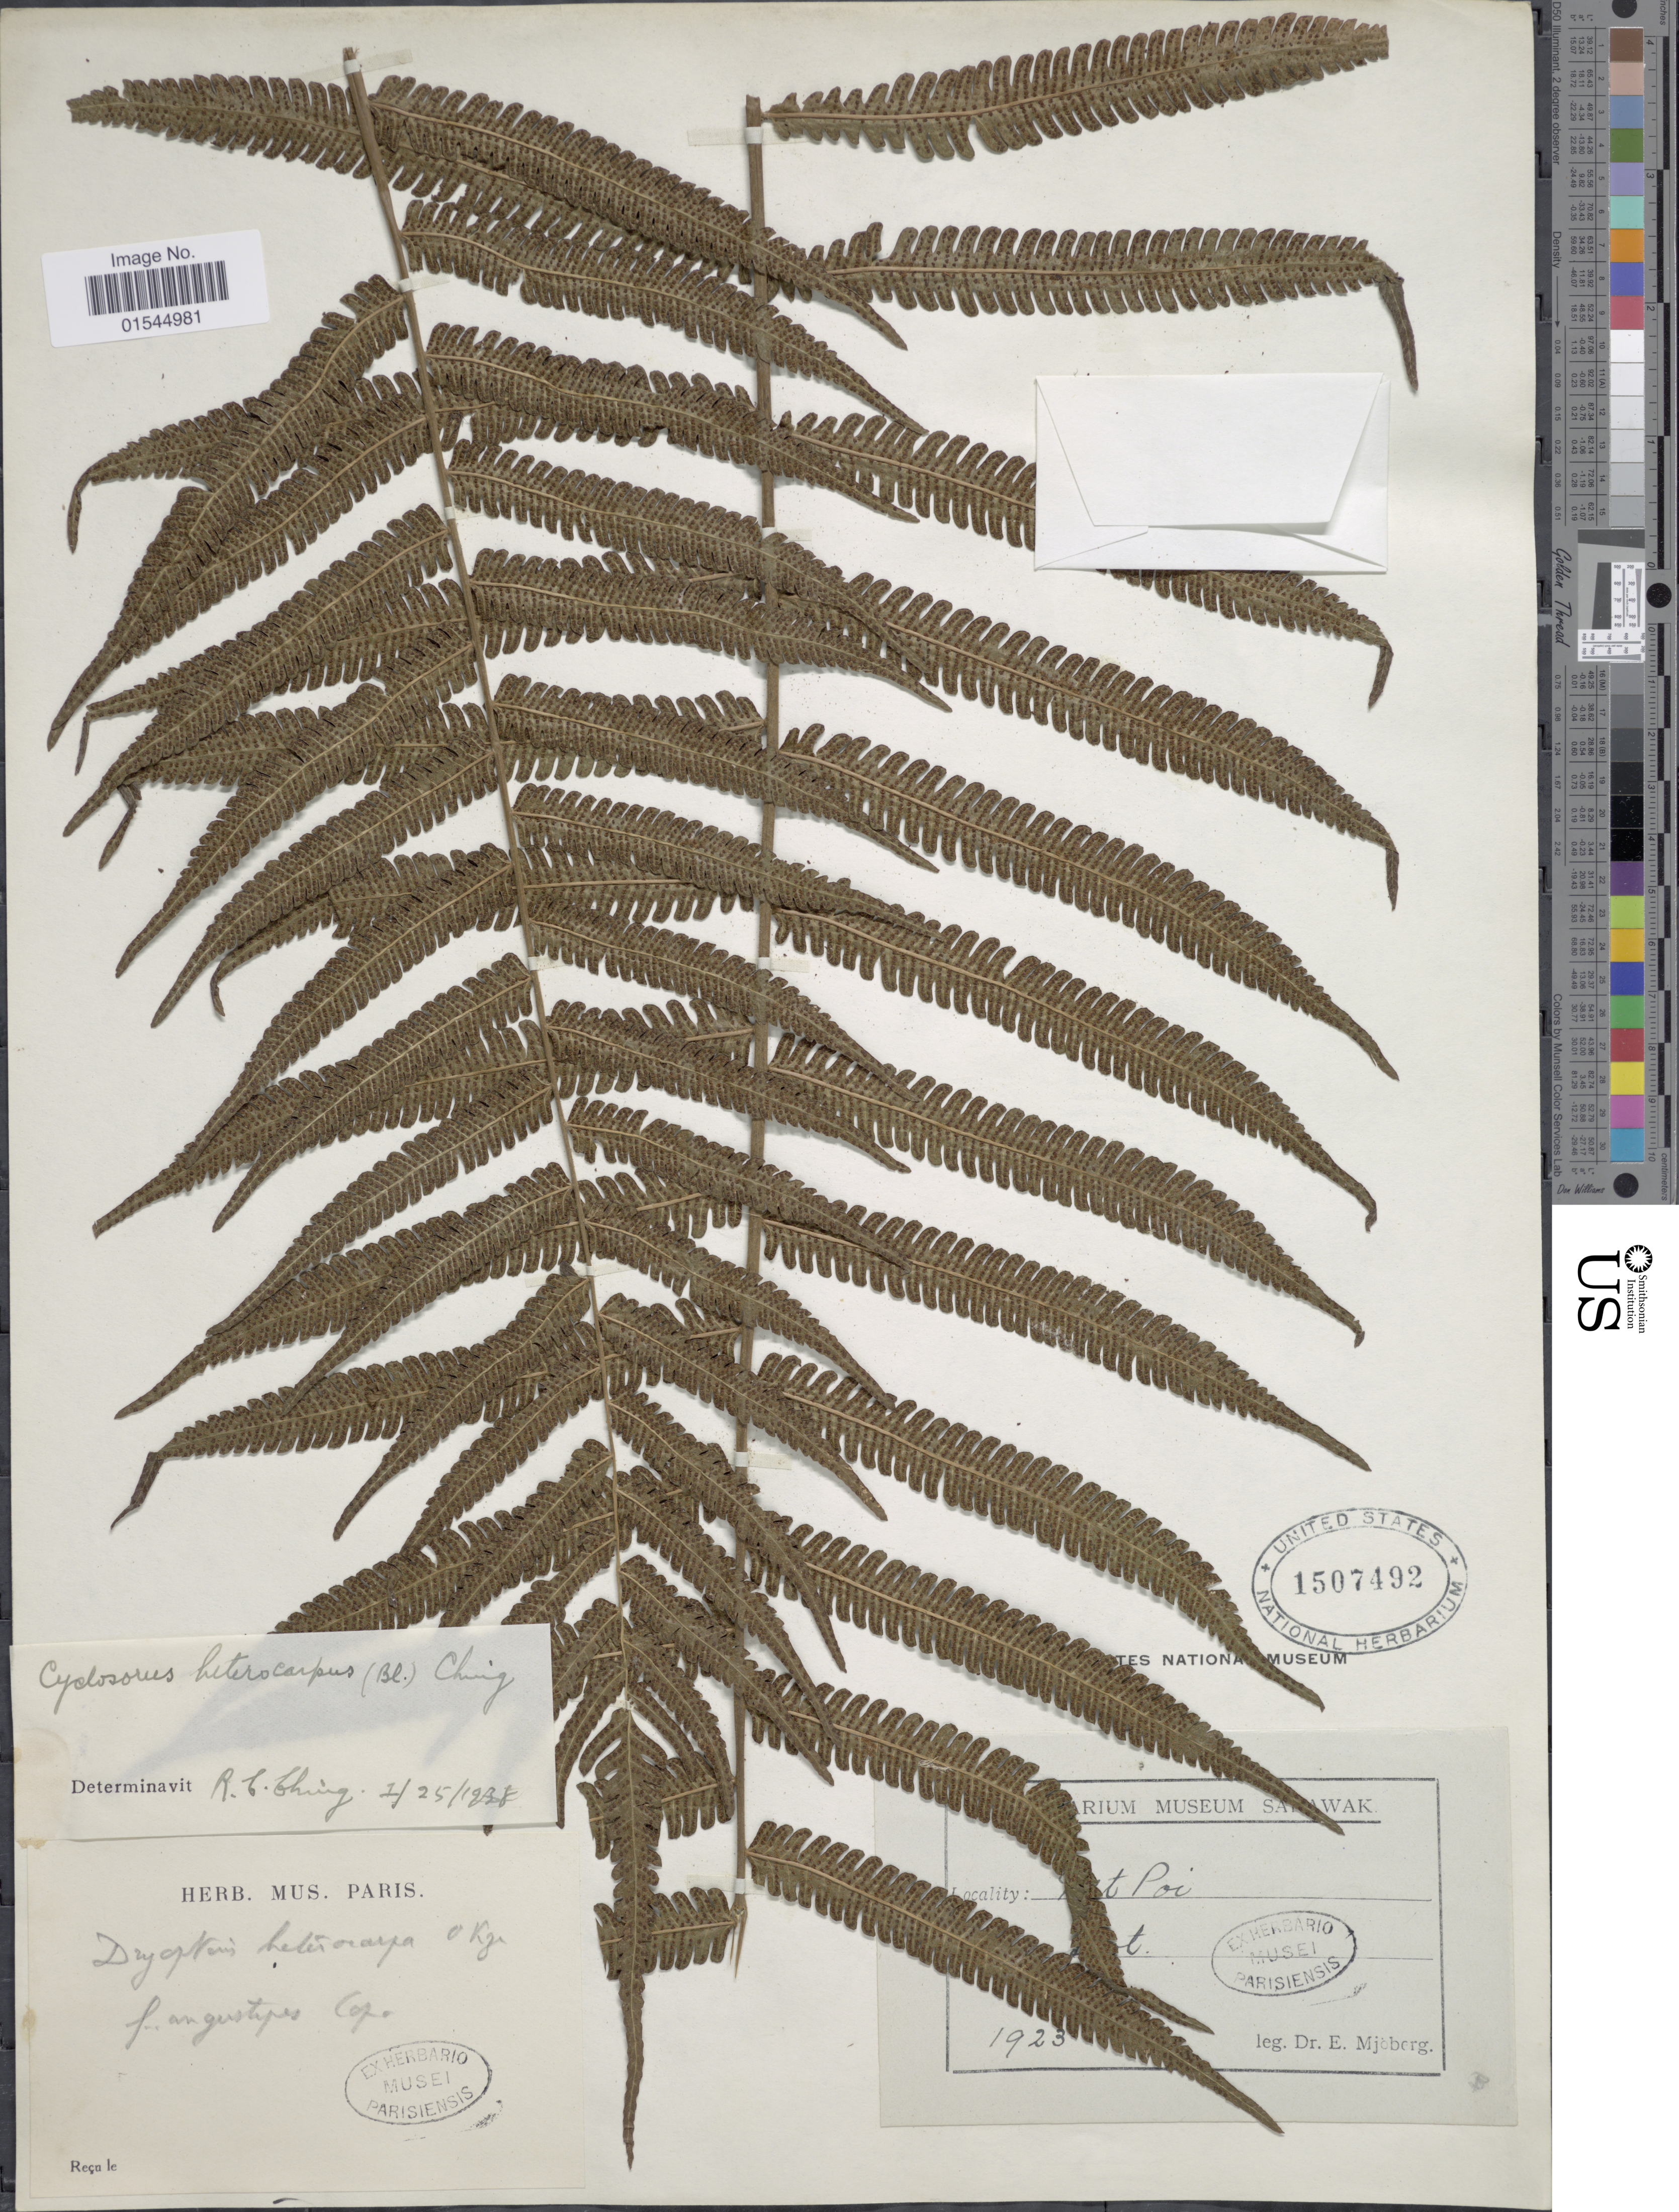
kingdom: Plantae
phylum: Tracheophyta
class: Polypodiopsida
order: Polypodiales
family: Thelypteridaceae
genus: Sphaerostephanos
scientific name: Sphaerostephanos heterocarpus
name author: (Blume) Holttum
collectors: E. Mjoberg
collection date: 1923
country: Malaysia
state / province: Sarawak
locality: Mont Poi.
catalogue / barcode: US 1507492